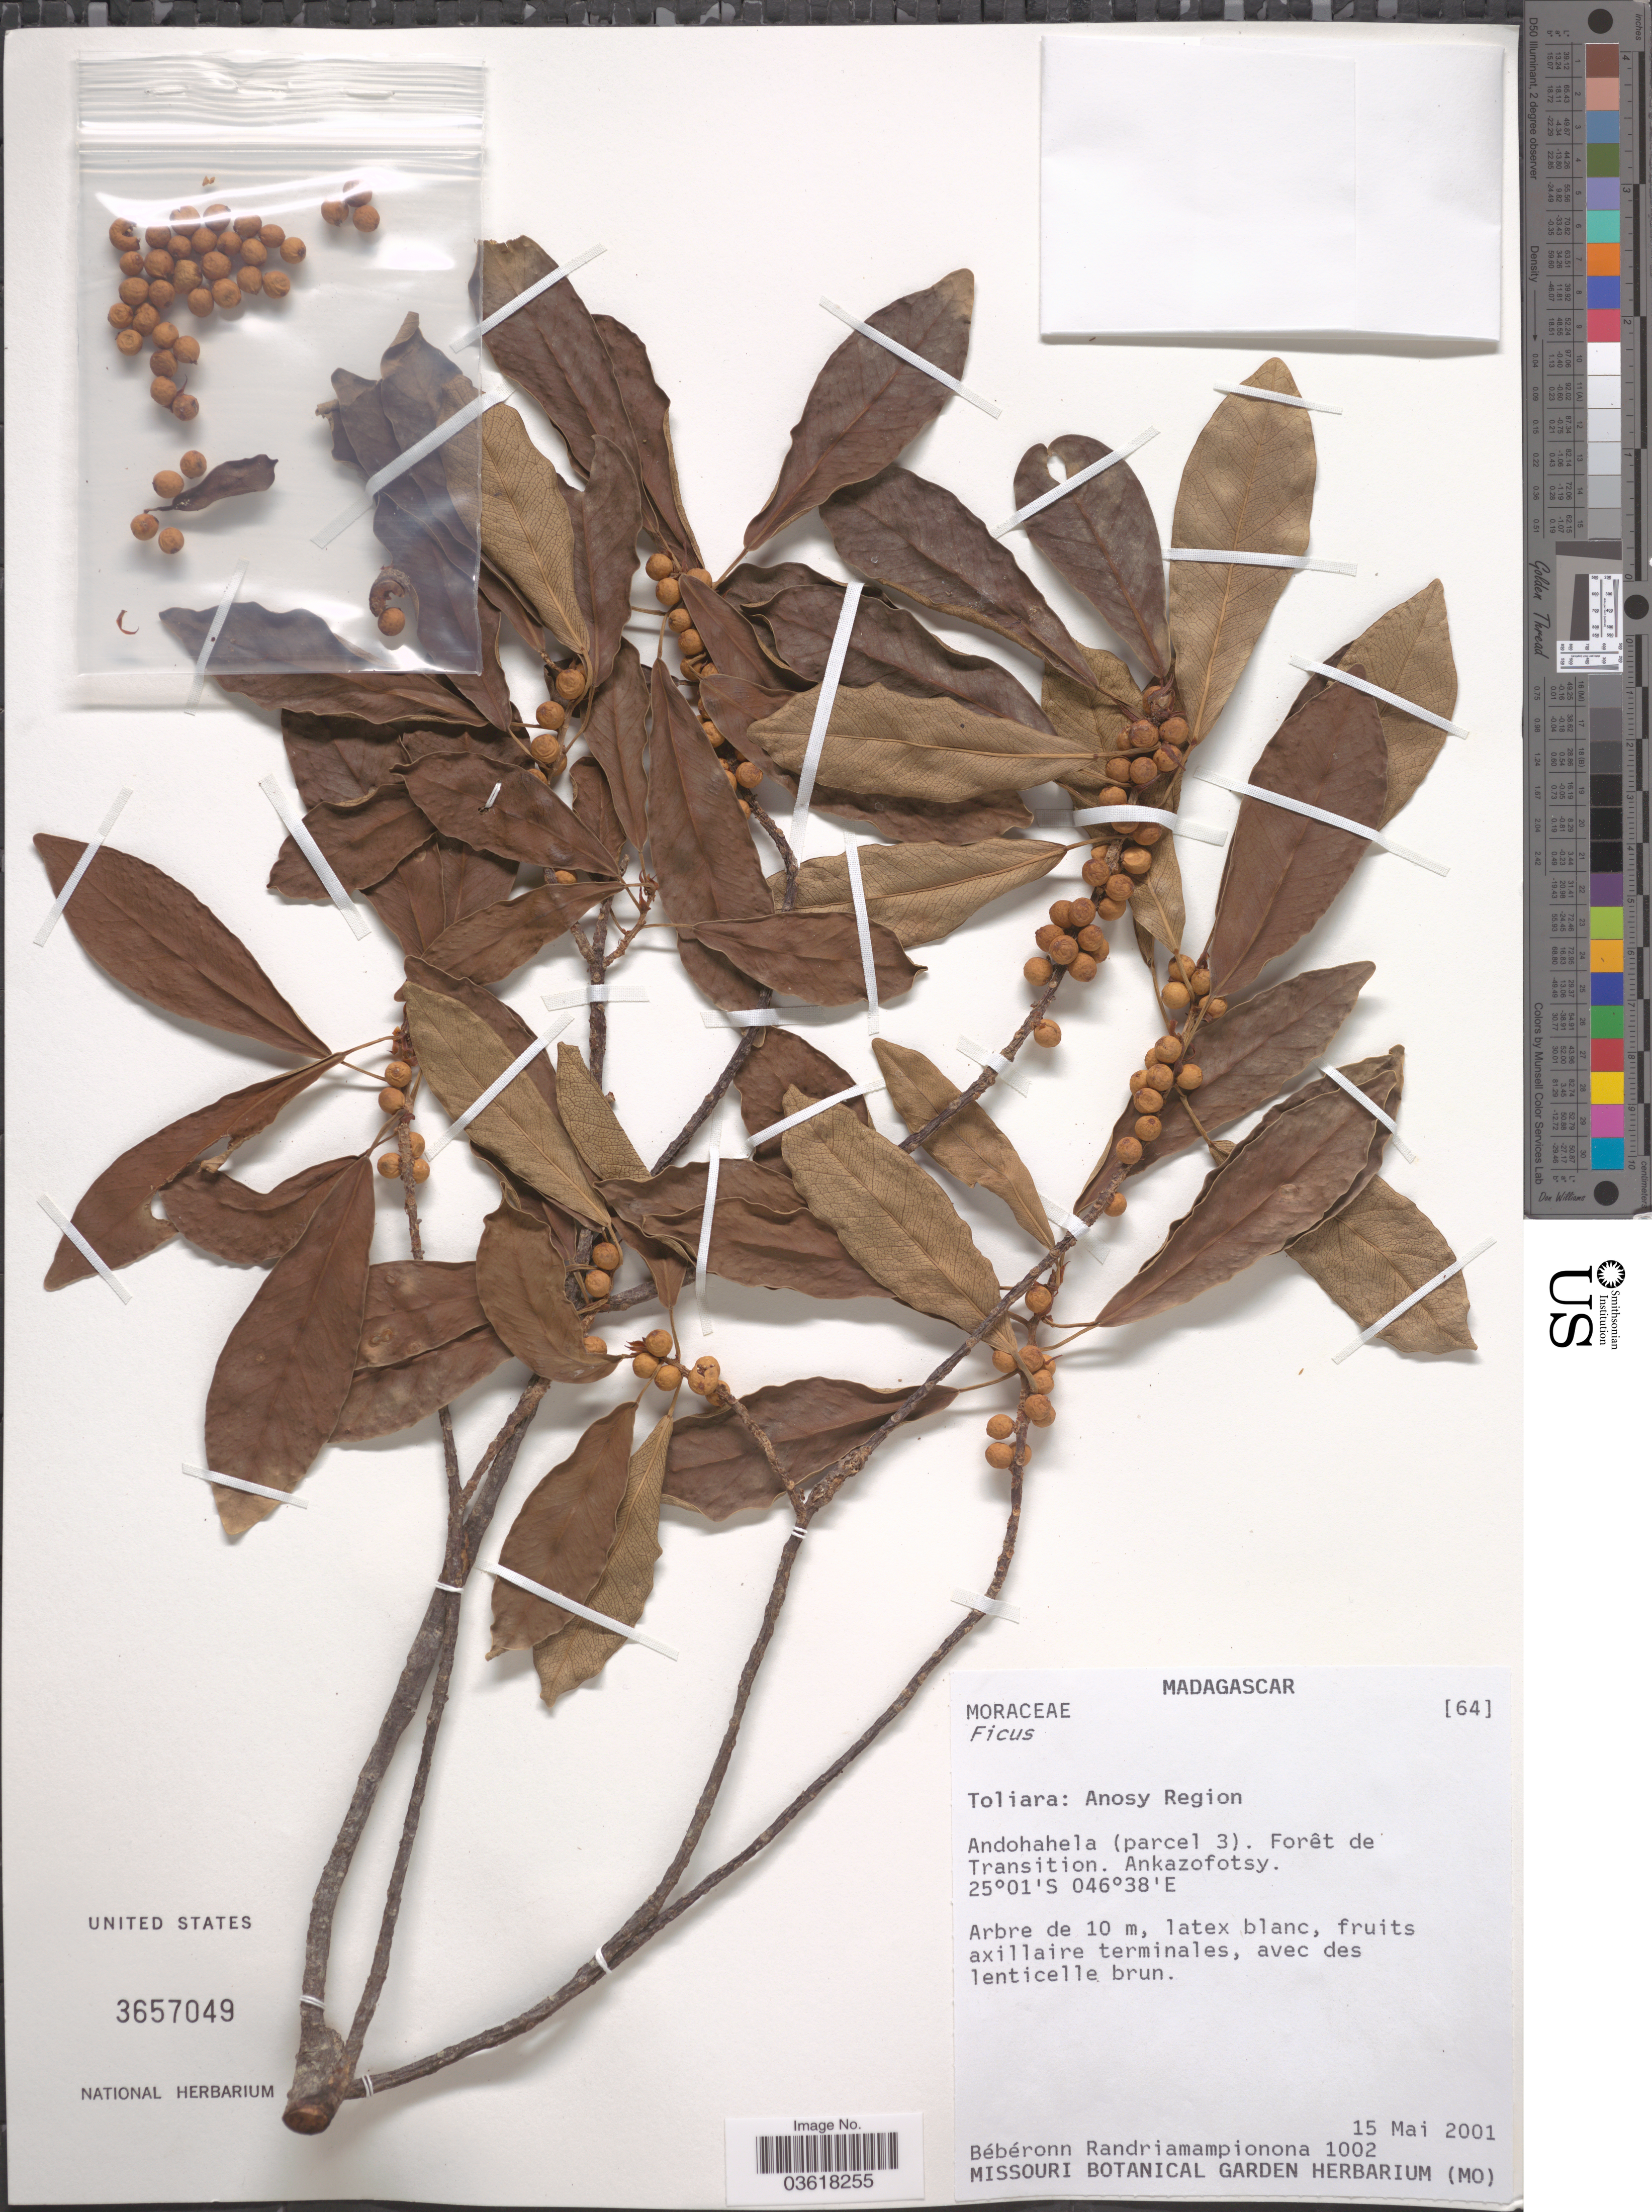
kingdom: Plantae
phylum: Tracheophyta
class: Magnoliopsida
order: Rosales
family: Moraceae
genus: Ficus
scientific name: Ficus sp.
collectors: B. Randriamampionona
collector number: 1002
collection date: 2001-05-15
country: Madagascar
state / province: Anosy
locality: Anosy Region. Andohahela (parcel 3). Forêt de Transition. Ankazofotsy.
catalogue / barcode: US 3657049